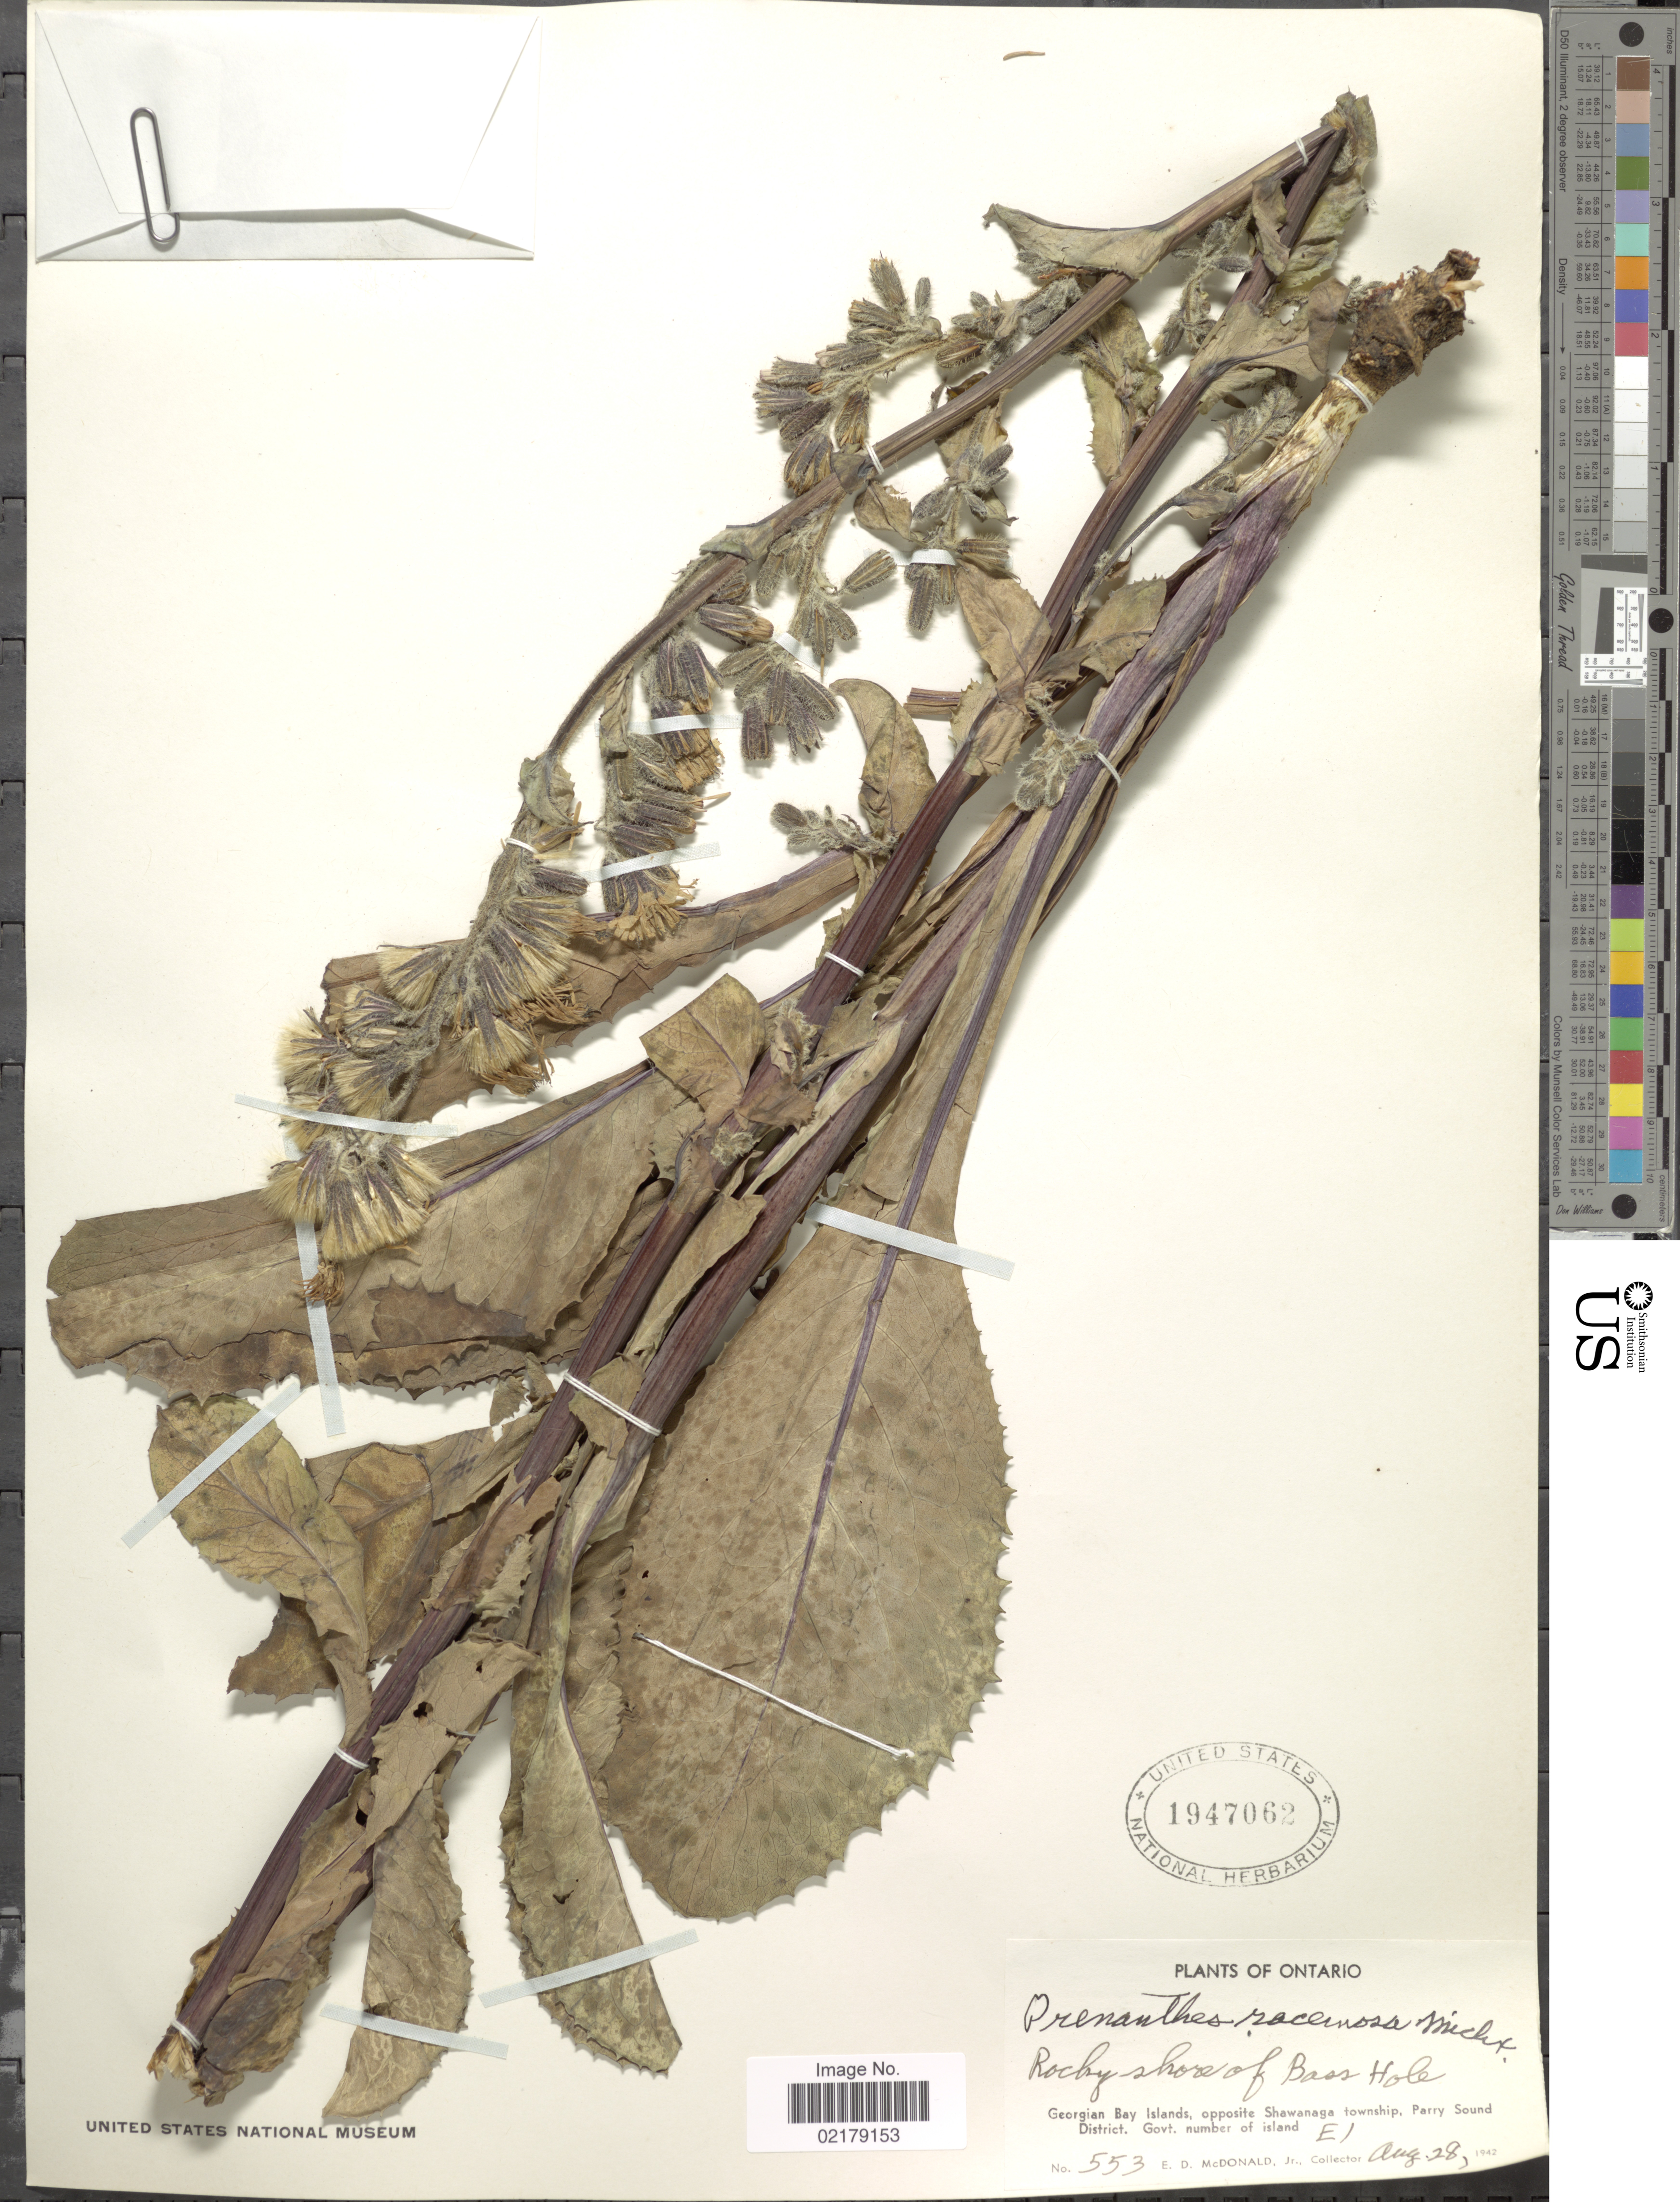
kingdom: Plantae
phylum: Tracheophyta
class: Magnoliopsida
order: Asterales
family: Asteraceae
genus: Nabalus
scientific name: Nabalus racemosus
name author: (Michx.) Hook.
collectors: E. D. McDonald Jr.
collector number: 553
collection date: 1942-08-28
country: Canada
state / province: Ontario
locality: Rocky shore of Bass Hole, Georgian Bay Island, opposite shawanaga township, Parry Sound District. Govt. number of islan E1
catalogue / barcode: US 1947062